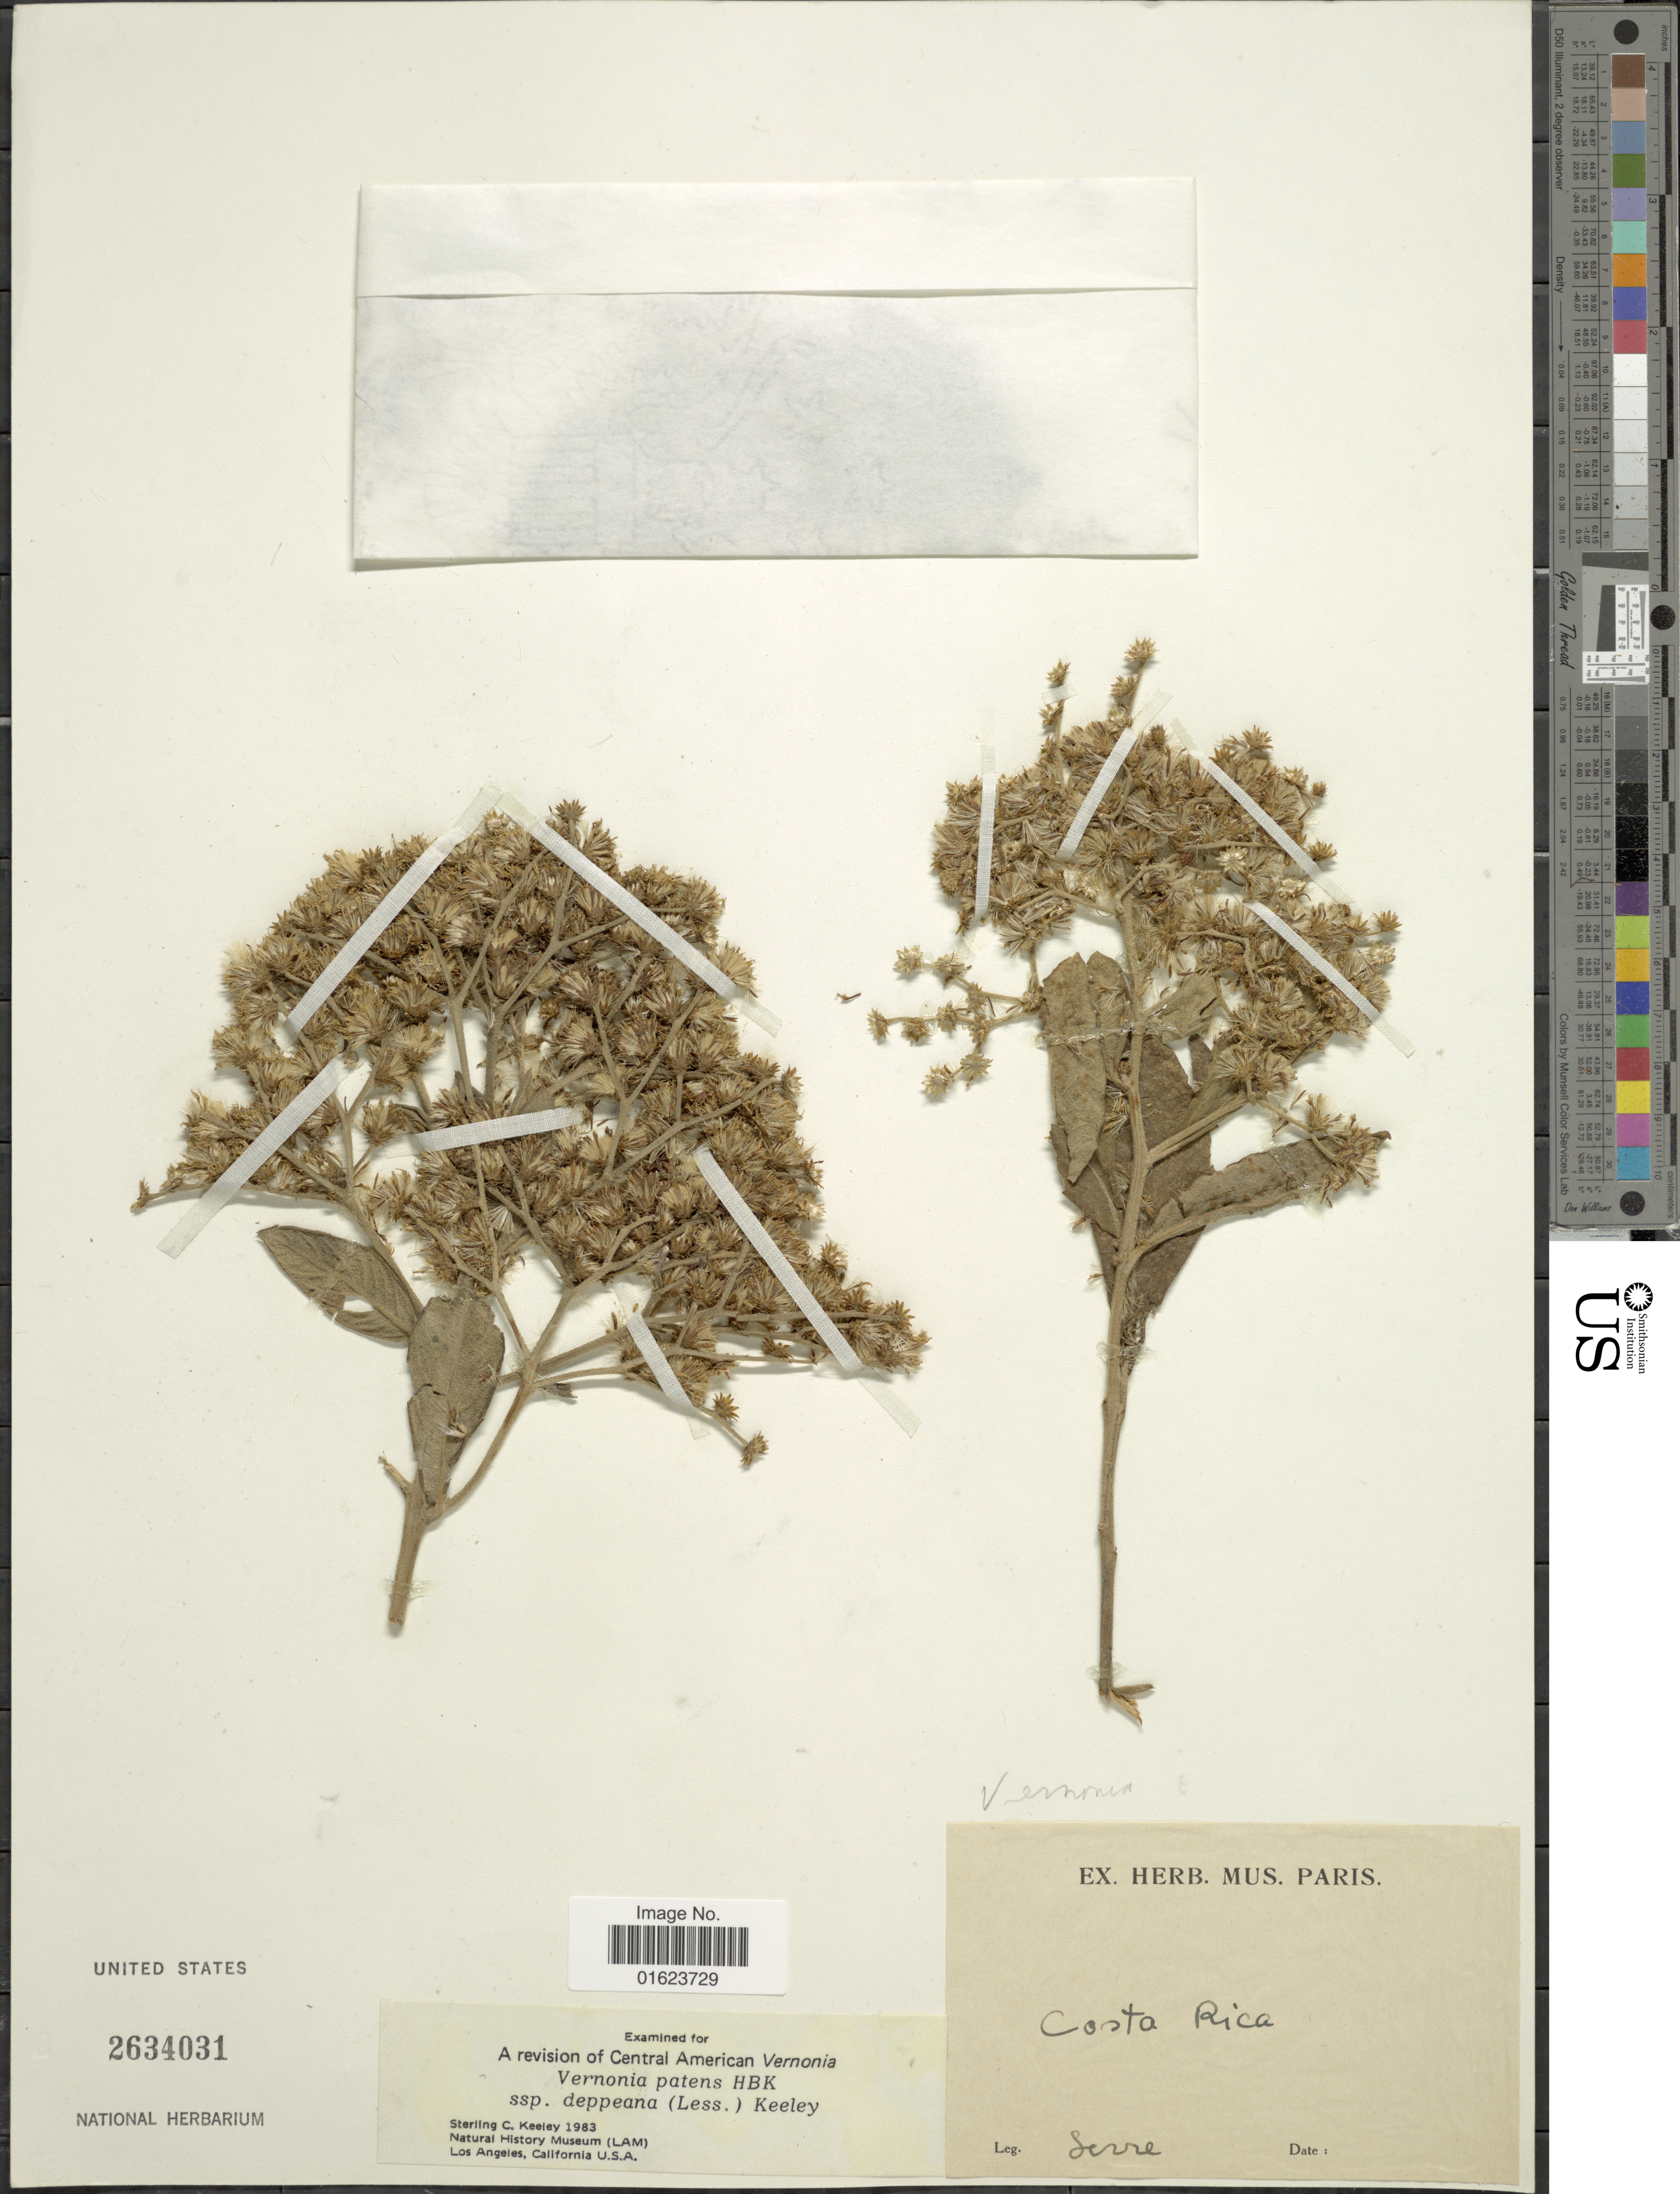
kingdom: Plantae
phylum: Tracheophyta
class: Magnoliopsida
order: Asterales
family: Asteraceae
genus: Vernonanthura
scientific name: Vernonanthura deppeana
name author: (Less.) H. Rob.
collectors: Serre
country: Costa Rica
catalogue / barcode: US 2634031